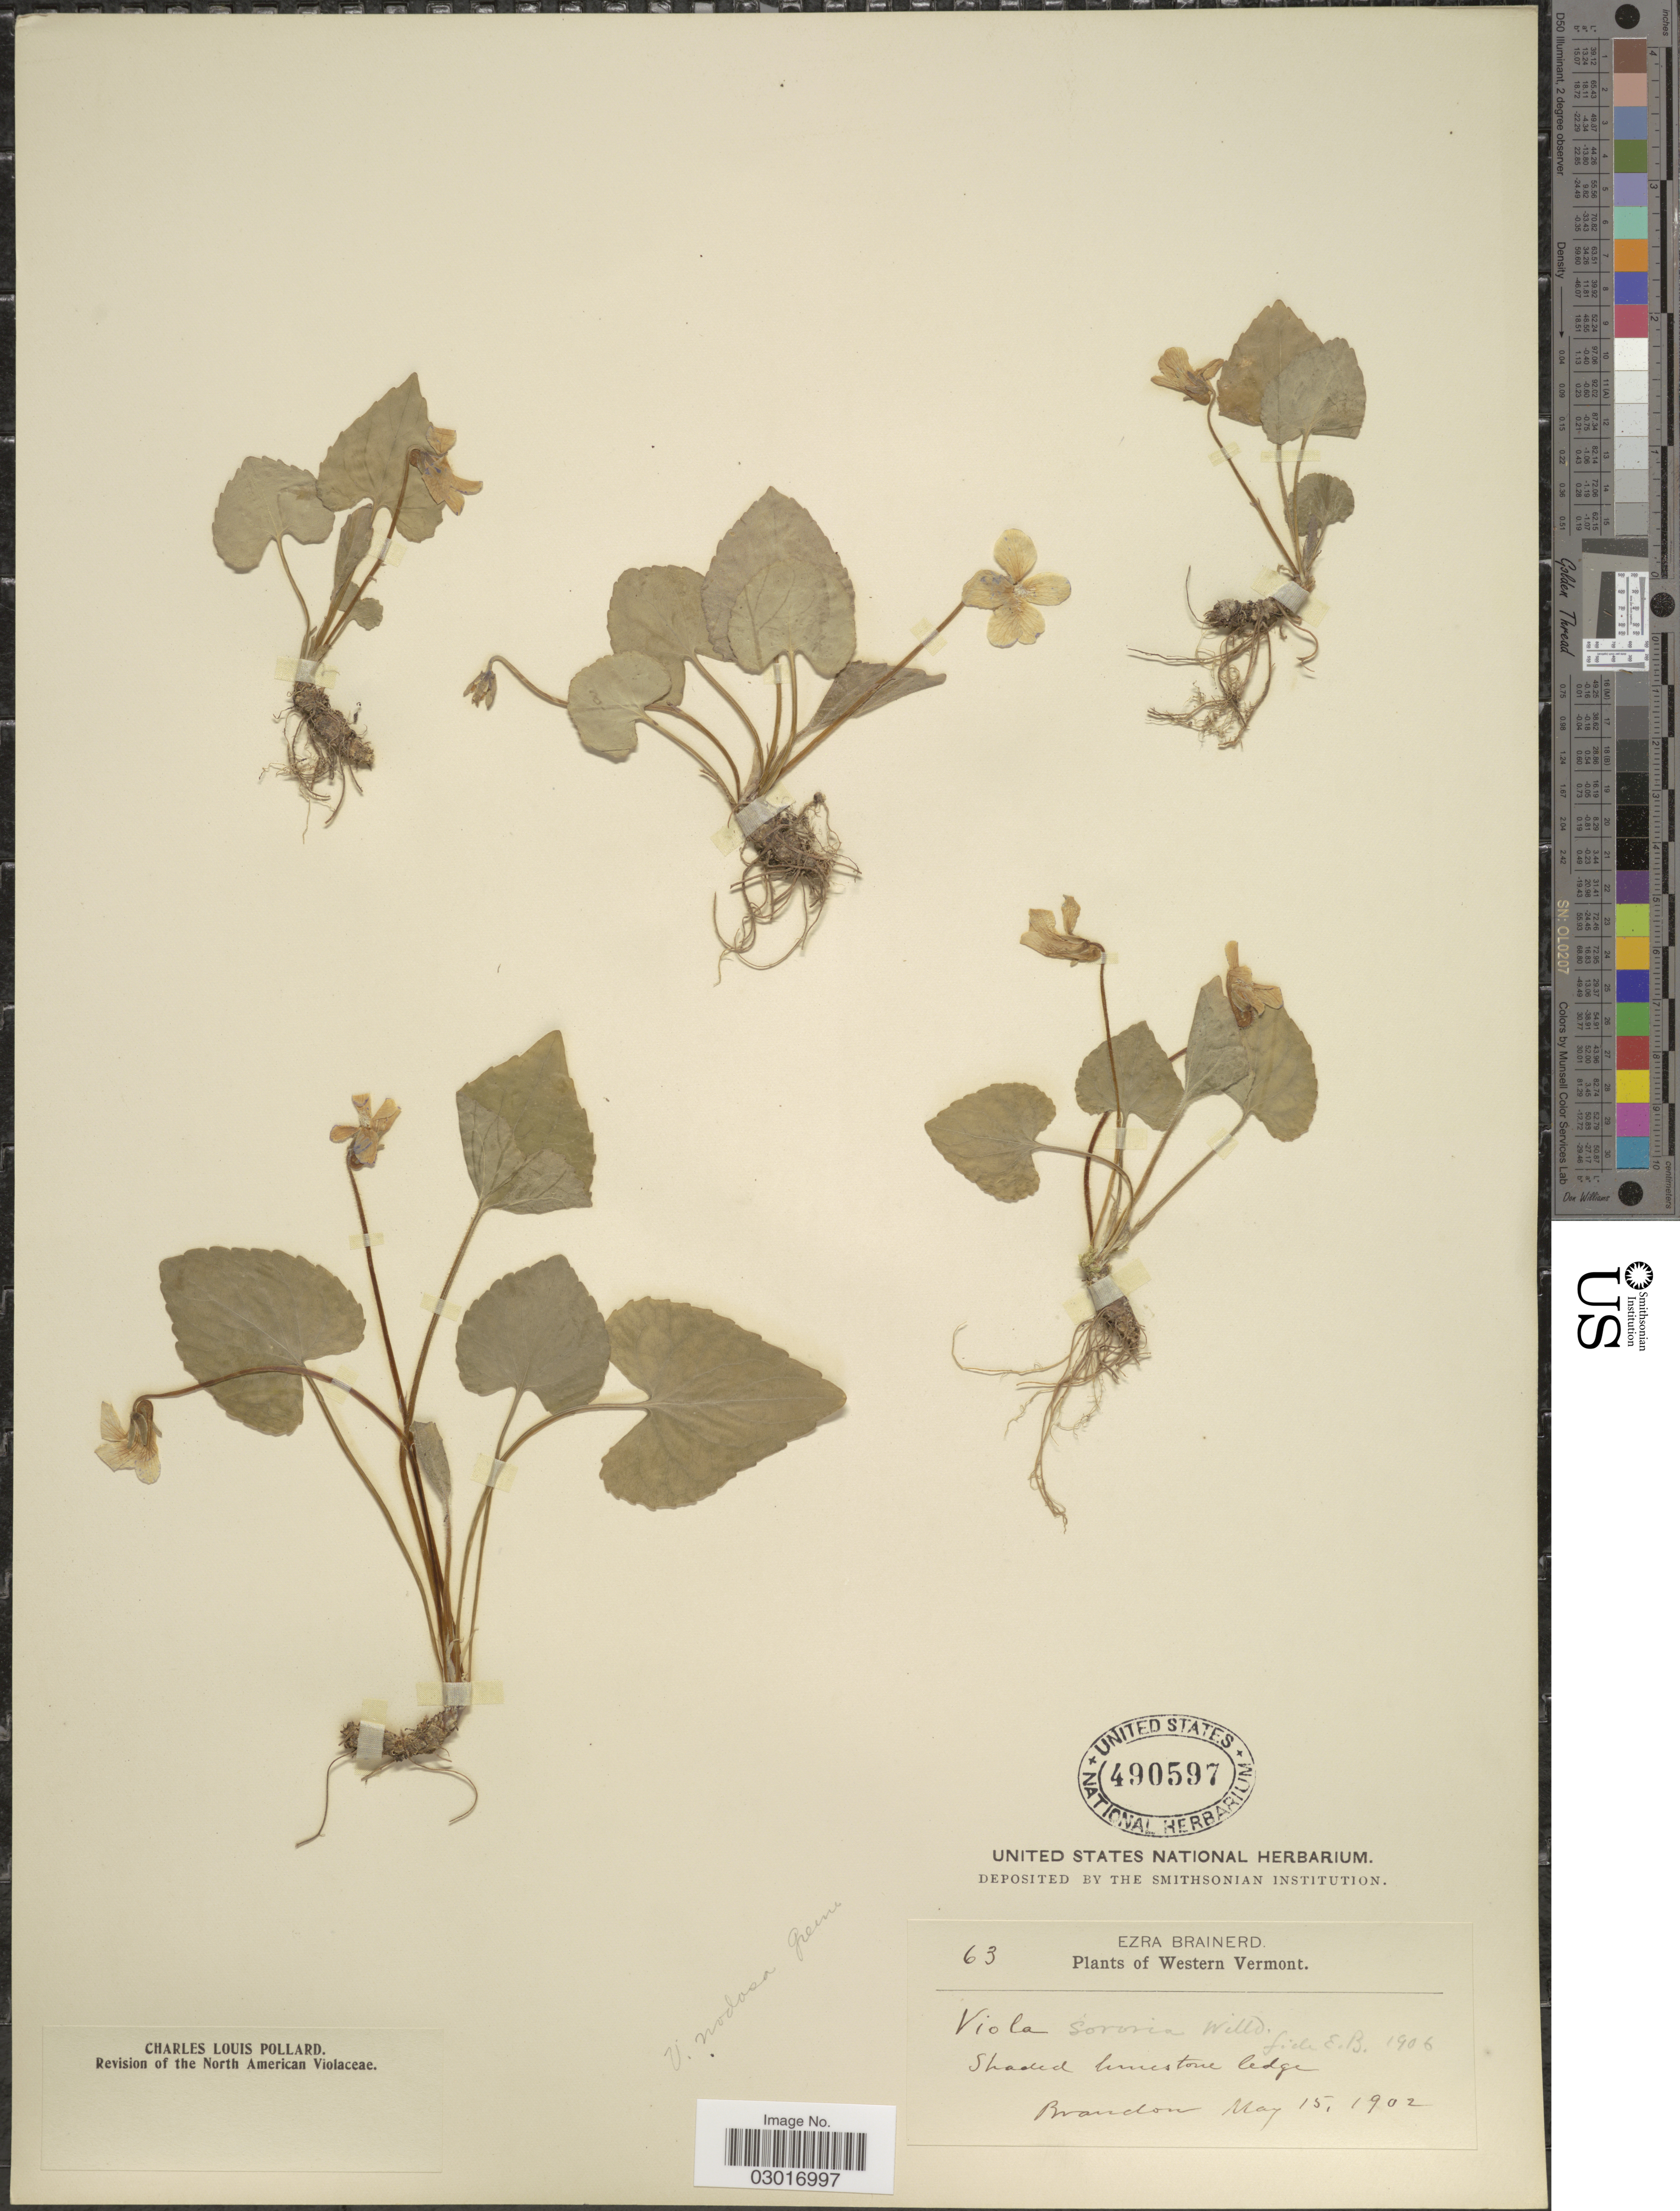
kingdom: Plantae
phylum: Tracheophyta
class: Magnoliopsida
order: Malpighiales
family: Violaceae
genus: Viola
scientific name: Viola sororia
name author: Willd.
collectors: E. Brainerd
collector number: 63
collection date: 1902-05-15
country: United States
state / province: Vermont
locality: Western Vermont. Brandon.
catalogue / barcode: US 490597